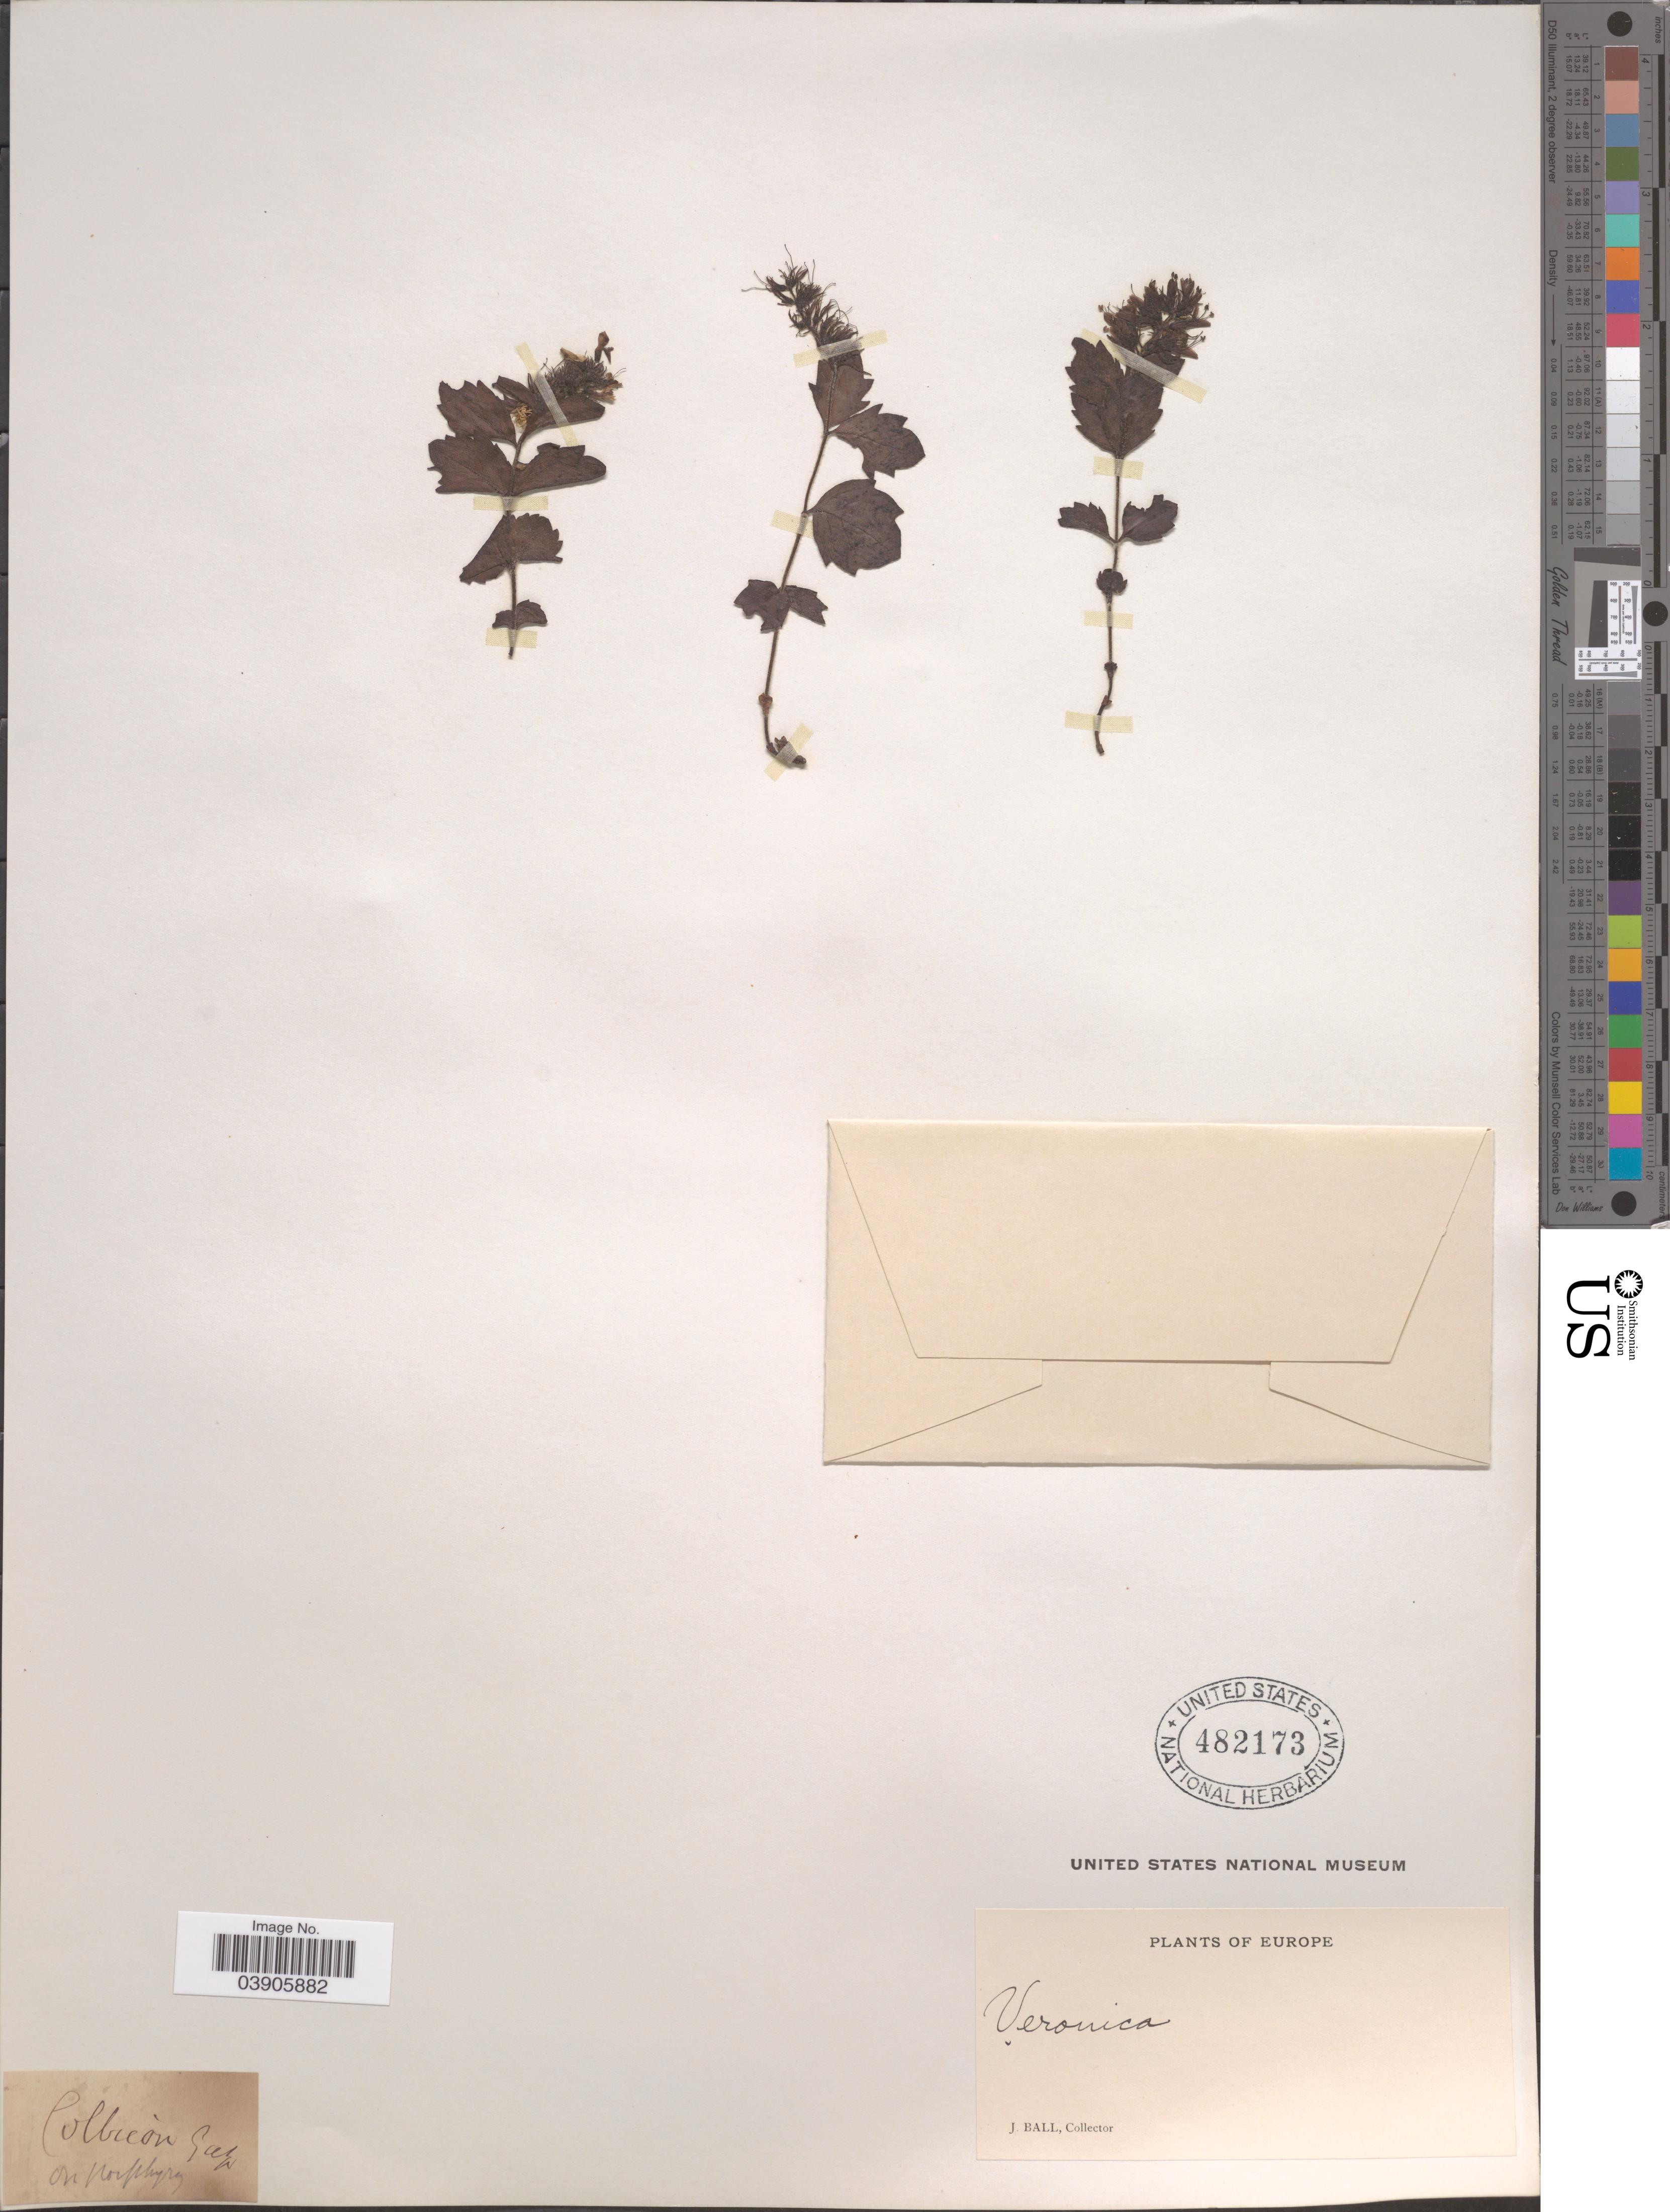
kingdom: Plantae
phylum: Tracheophyta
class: Magnoliopsida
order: Lamiales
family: Plantaginaceae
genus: Paederota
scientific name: Paederota sp.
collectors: J. Ball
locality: Europe.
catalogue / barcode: US 482173